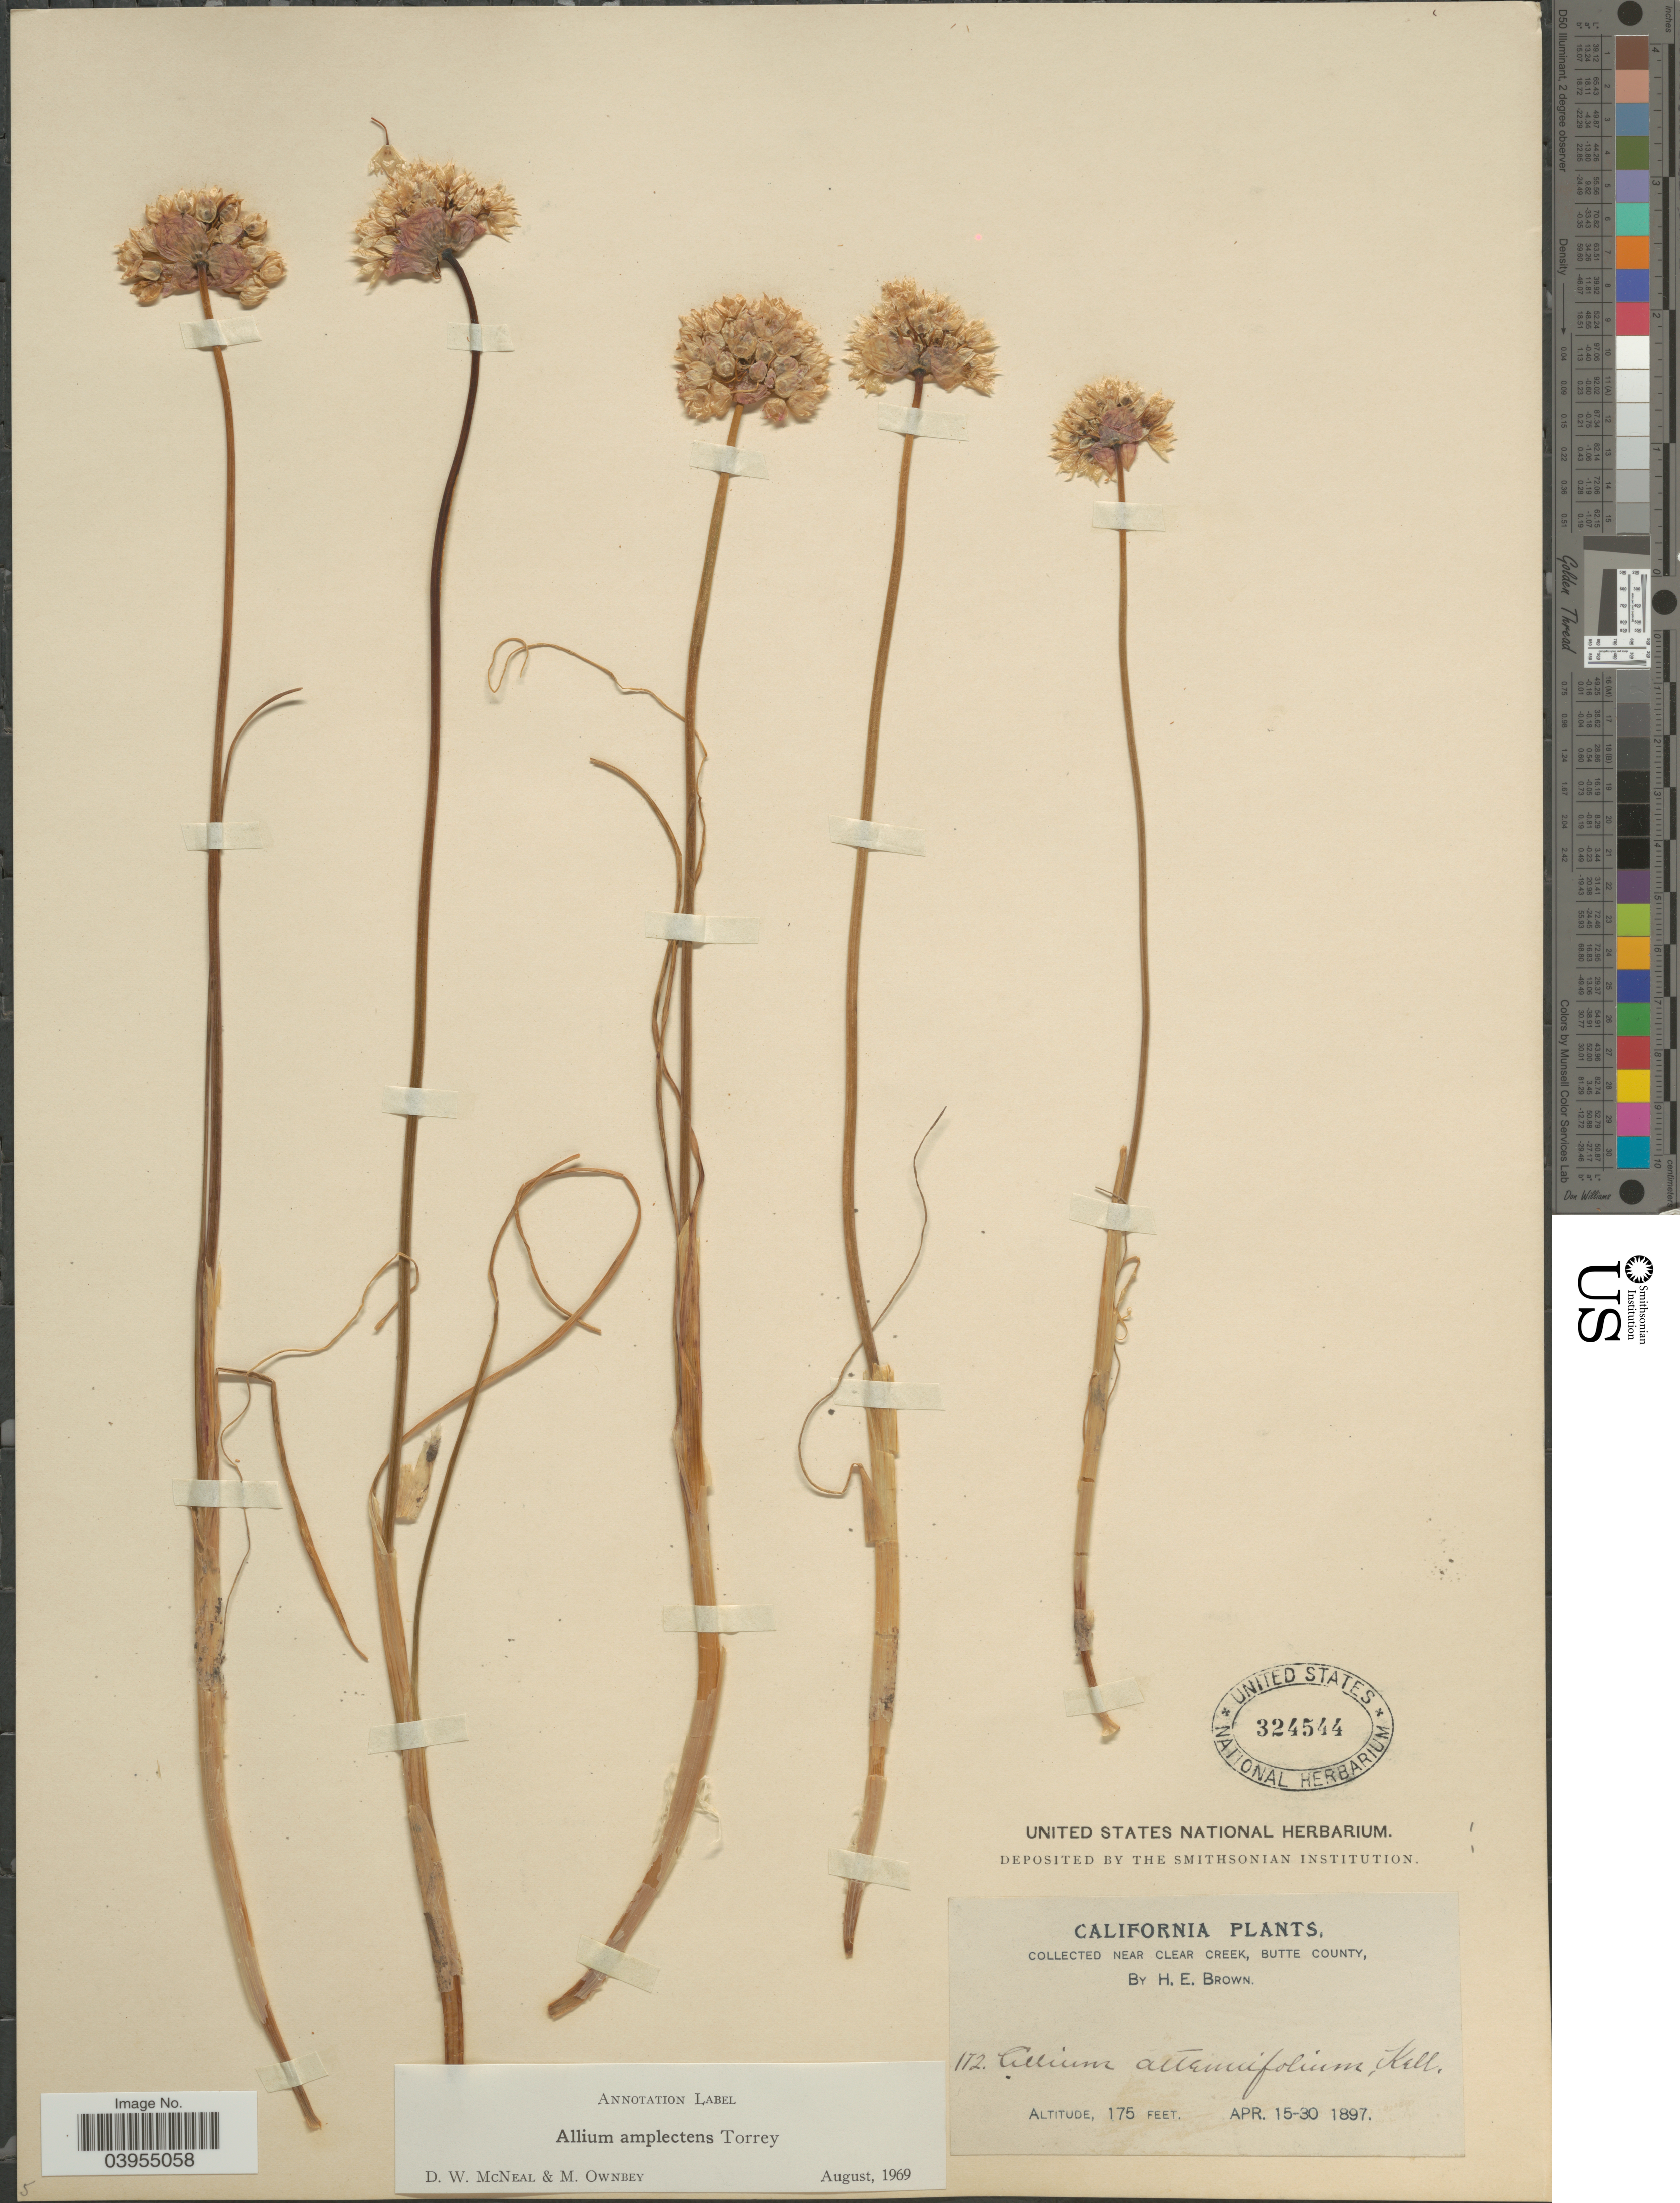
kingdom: Plantae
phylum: Tracheophyta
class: Liliopsida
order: Asparagales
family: Amaryllidaceae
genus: Allium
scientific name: Allium amplectens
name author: Torr.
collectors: H. E. Brown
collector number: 112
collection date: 1897-04-15/1897-04-30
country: United States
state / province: California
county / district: Butte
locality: Near Clear Creek, Butte County.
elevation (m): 53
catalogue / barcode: US 324544